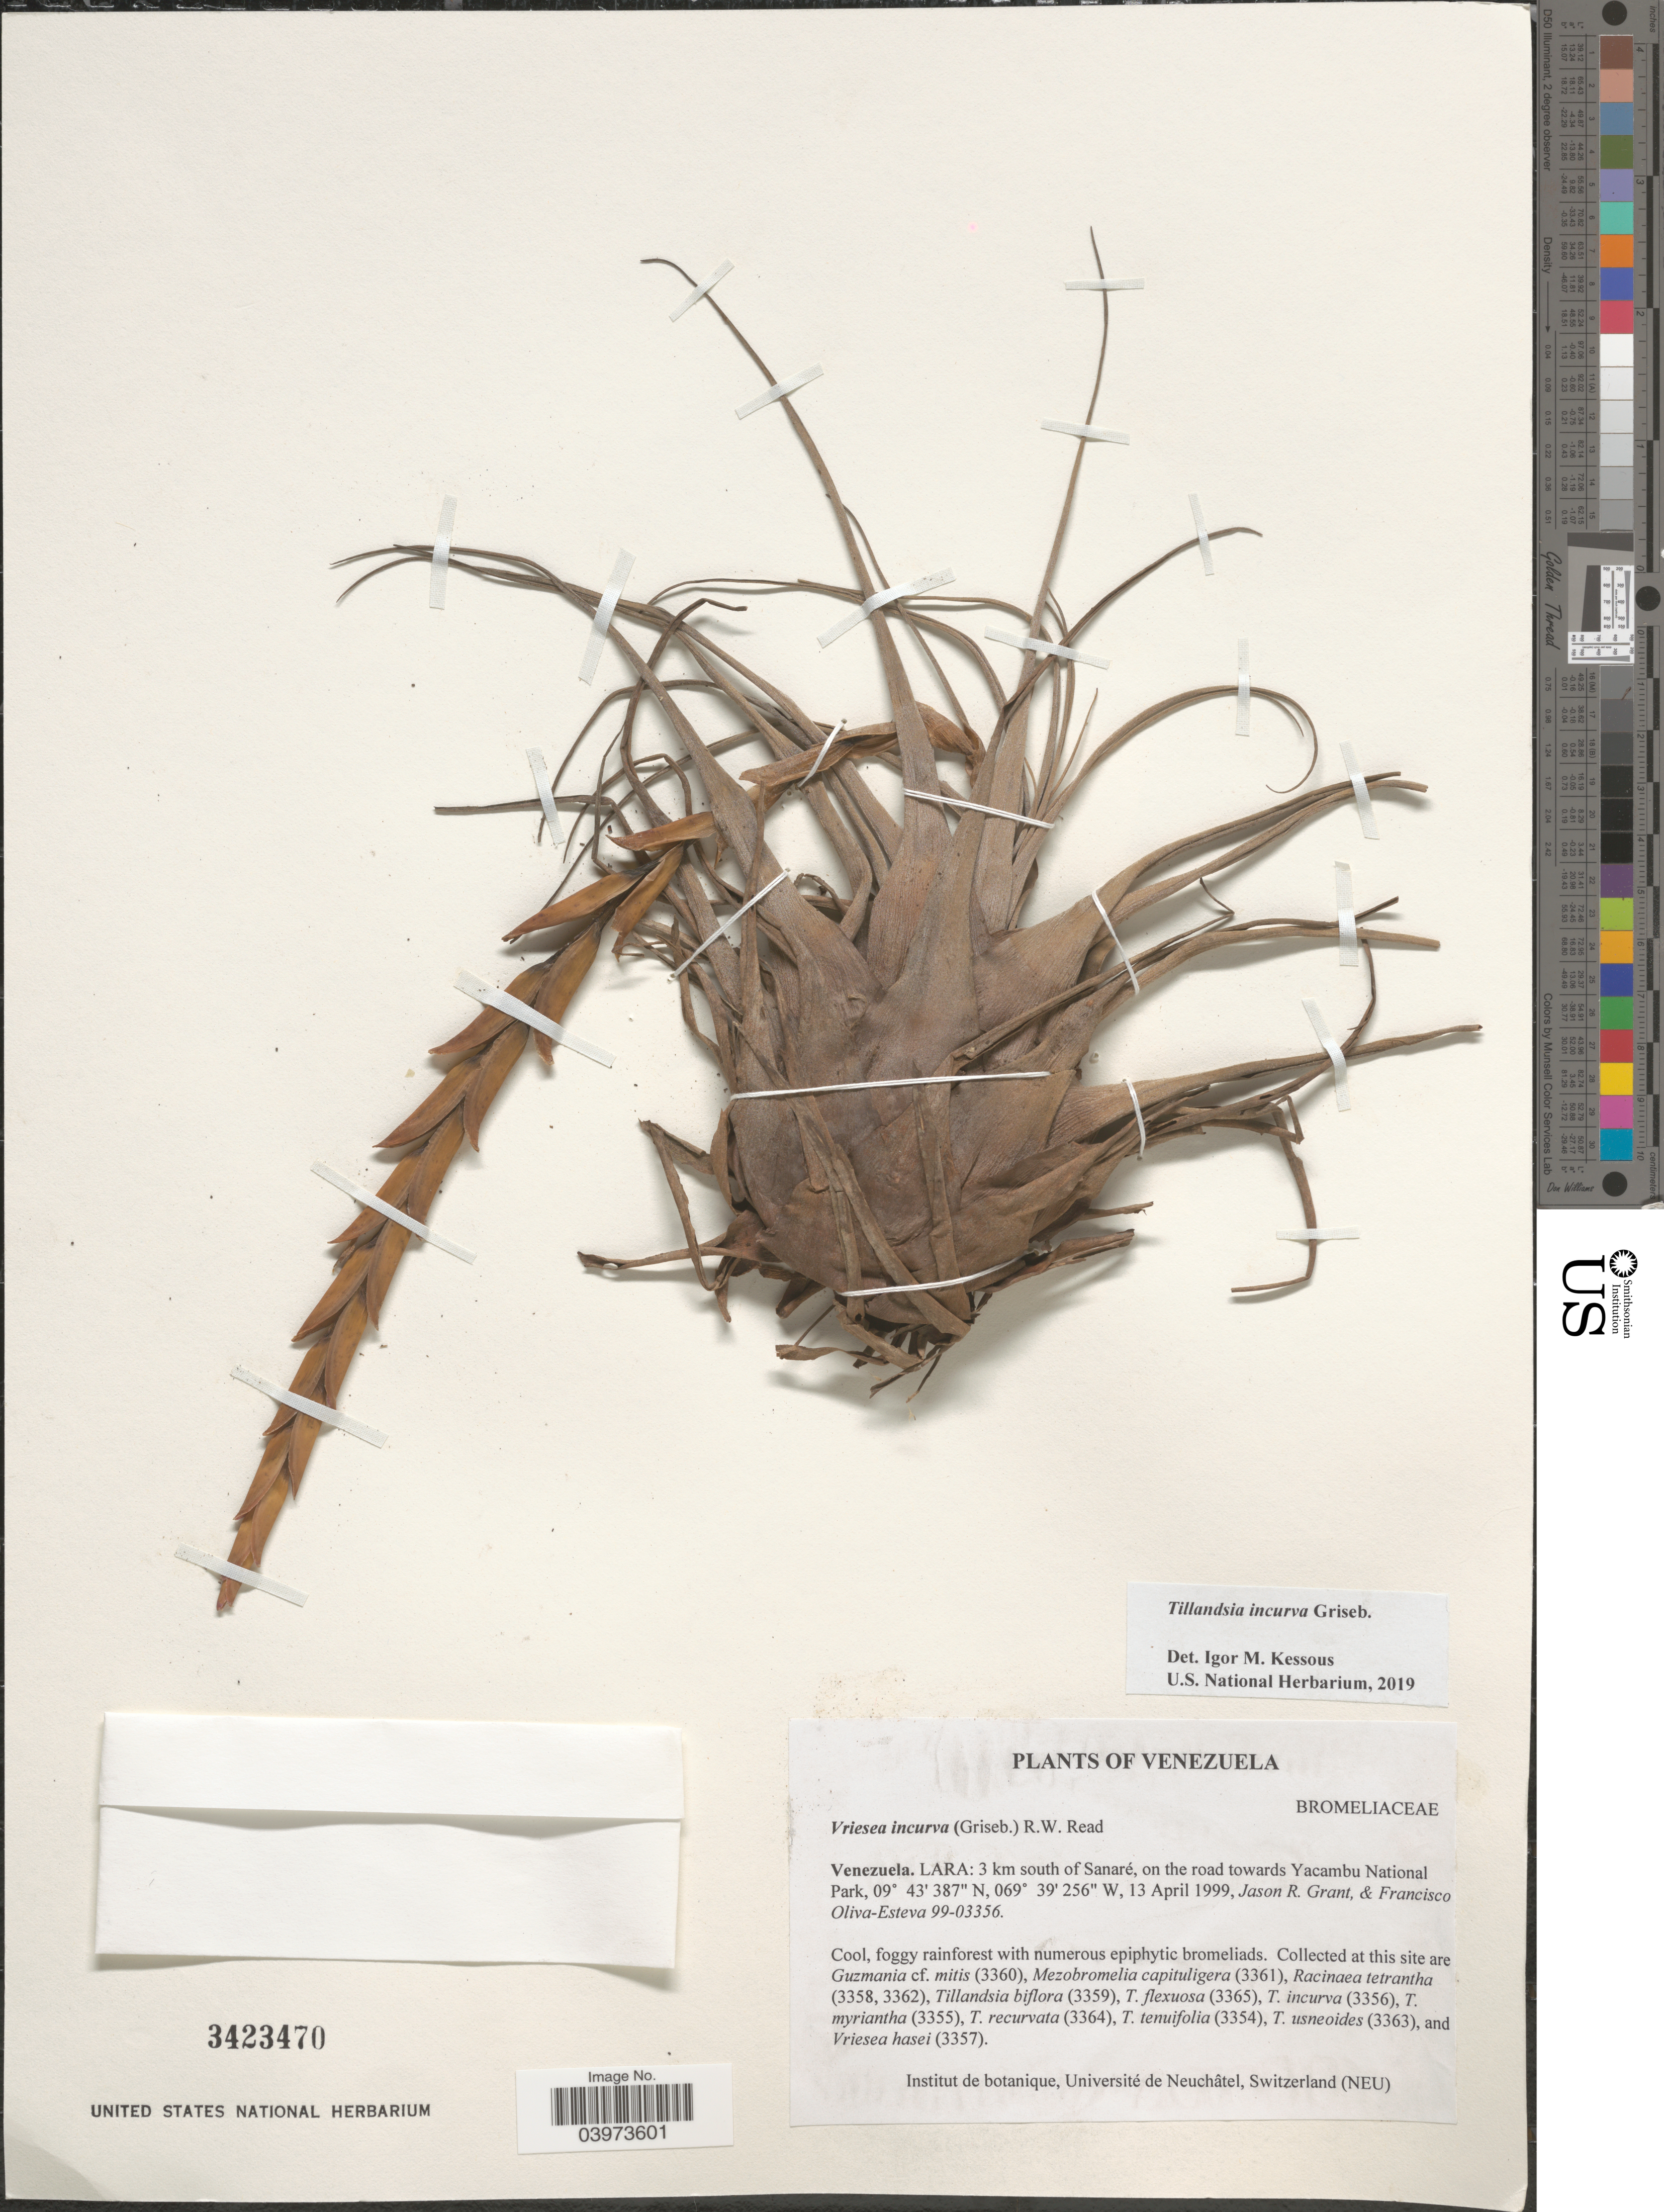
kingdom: Plantae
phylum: Tracheophyta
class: Liliopsida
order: Poales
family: Bromeliaceae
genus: Tillandsia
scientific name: Tillandsia incurva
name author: Griseb.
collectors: J. R. Grant & F. Oliva-Esteva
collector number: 99-03356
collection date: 1999-04-13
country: Venezuela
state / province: Lara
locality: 3 km south of Sanaré, on the road towards Yacambu National Park.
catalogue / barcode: US 3423470